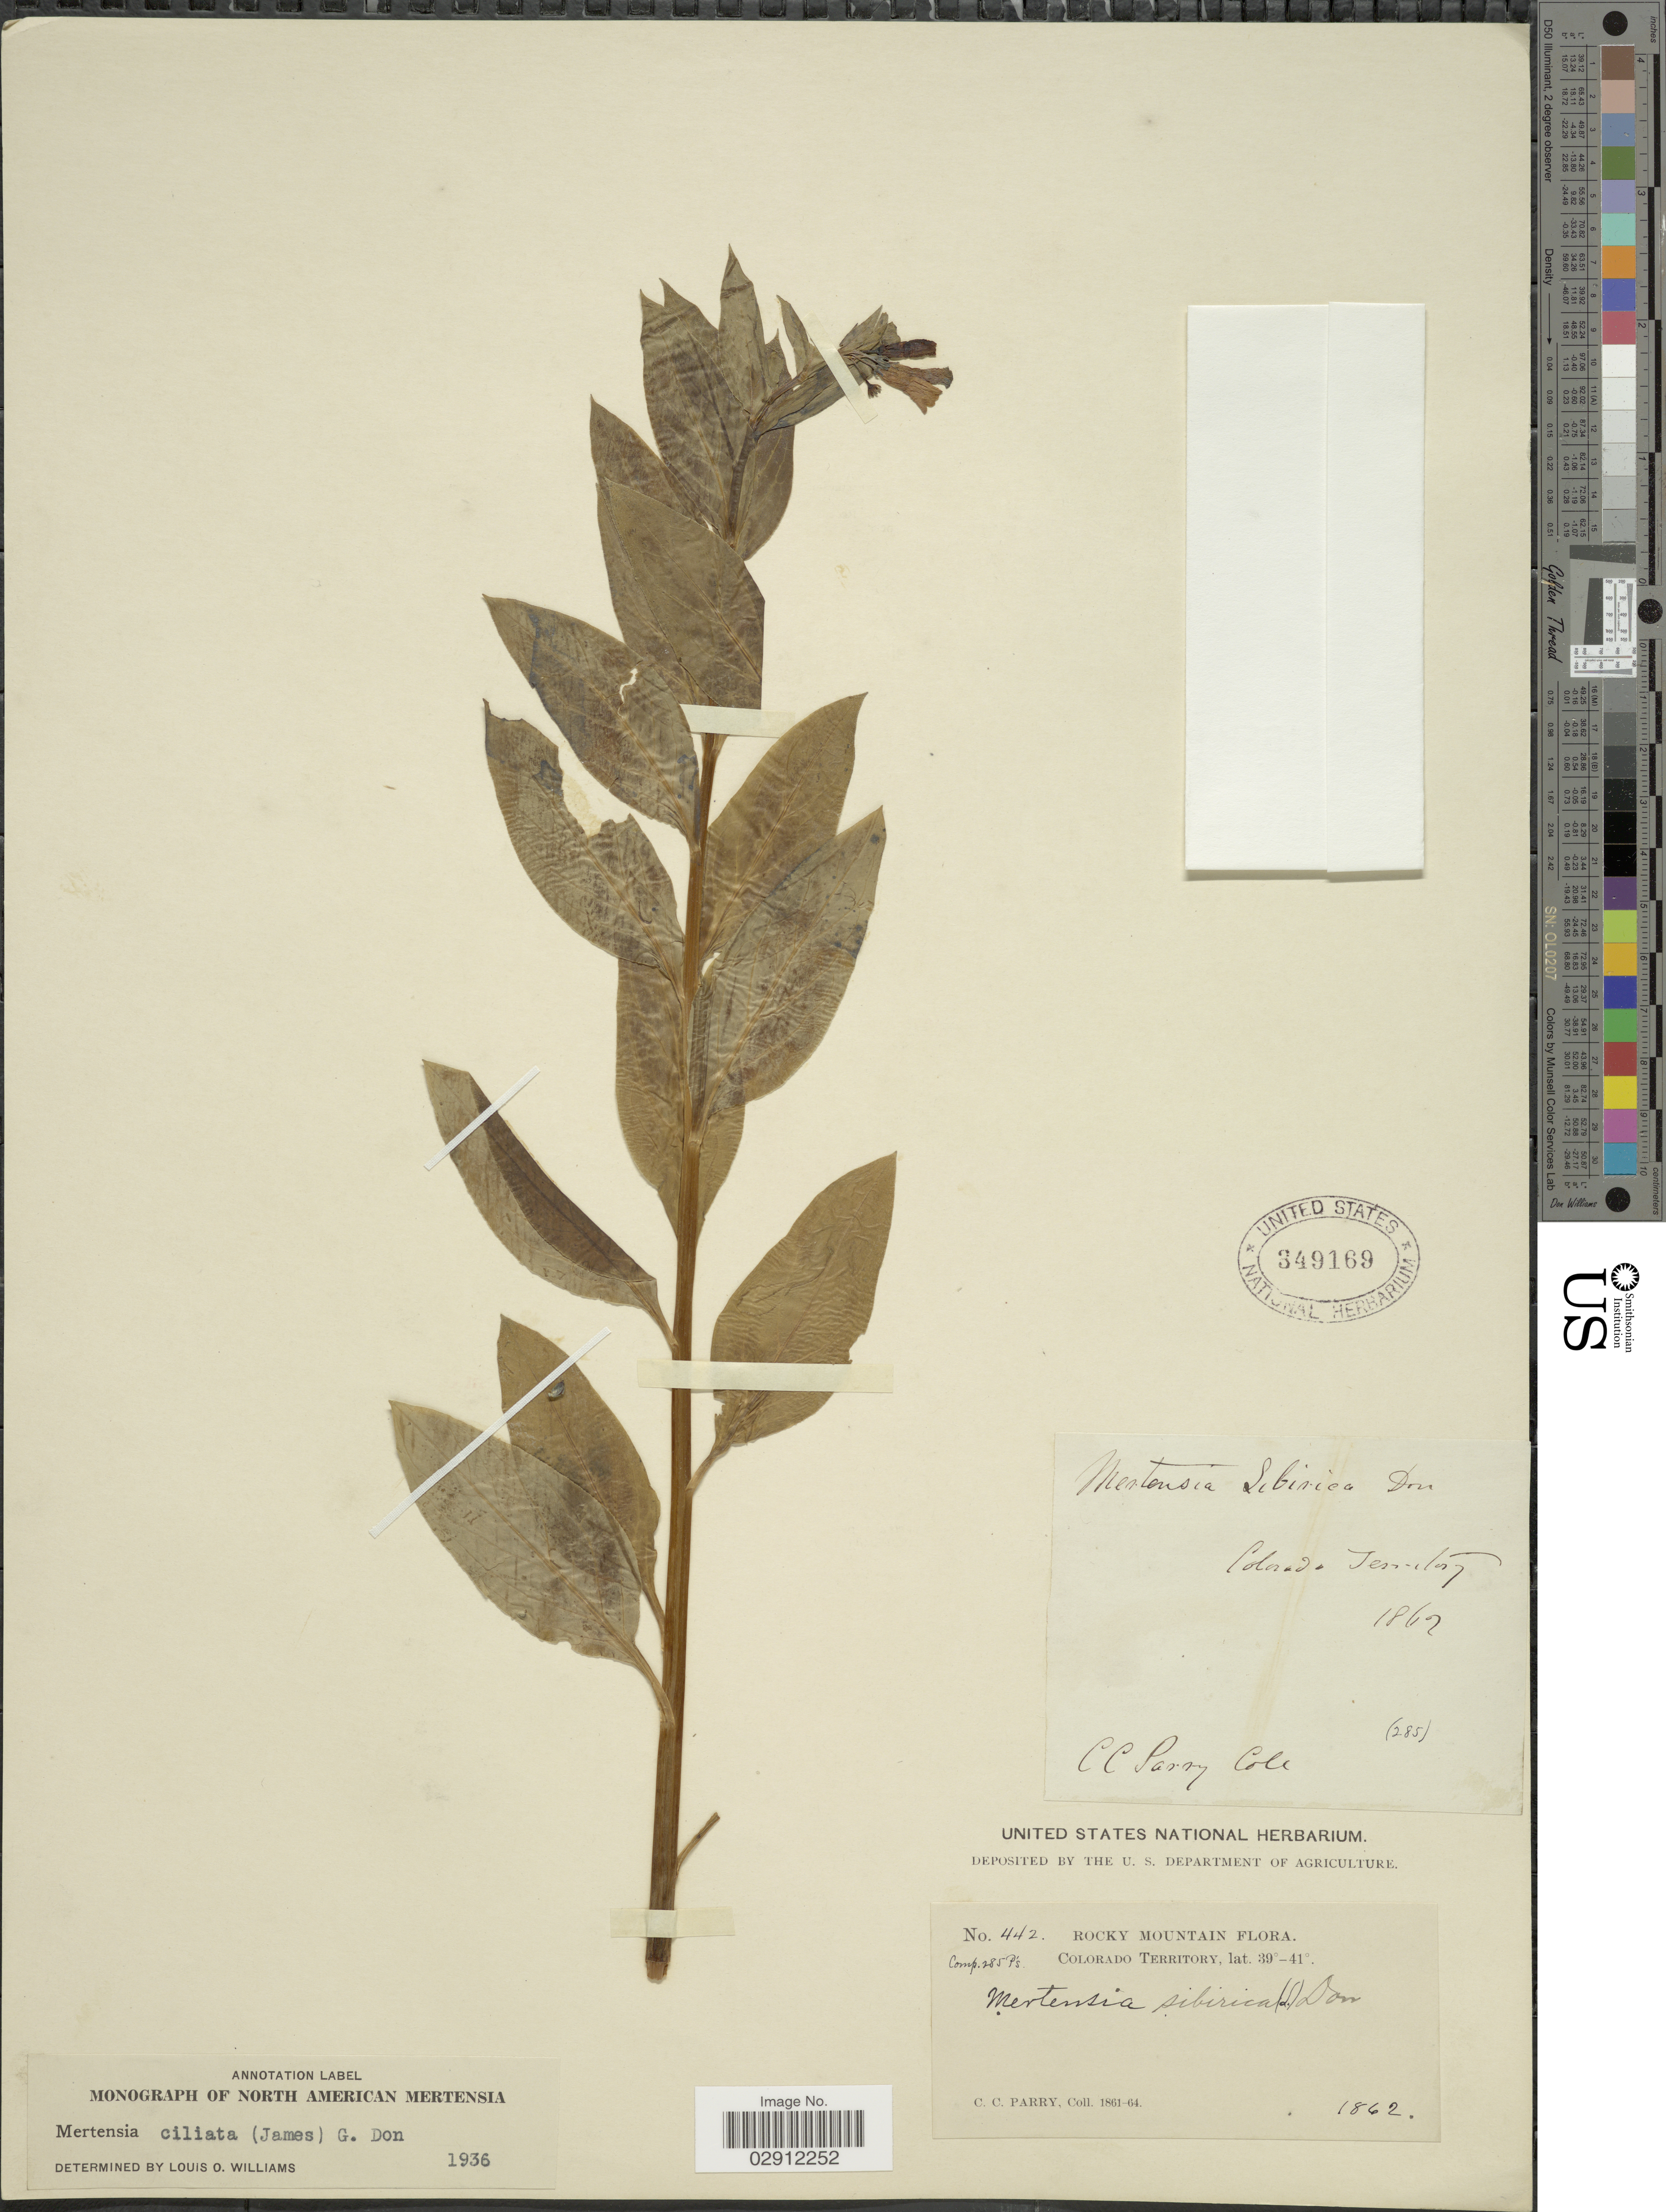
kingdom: Plantae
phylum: Tracheophyta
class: Magnoliopsida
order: Boraginales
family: Boraginaceae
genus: Mertensia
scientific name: Mertensia ciliata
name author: (James) G. Don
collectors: C. C. Parry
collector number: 442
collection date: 1862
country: United States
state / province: Colorado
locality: Colorado Territory. Rocky Mountain.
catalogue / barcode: US 349169